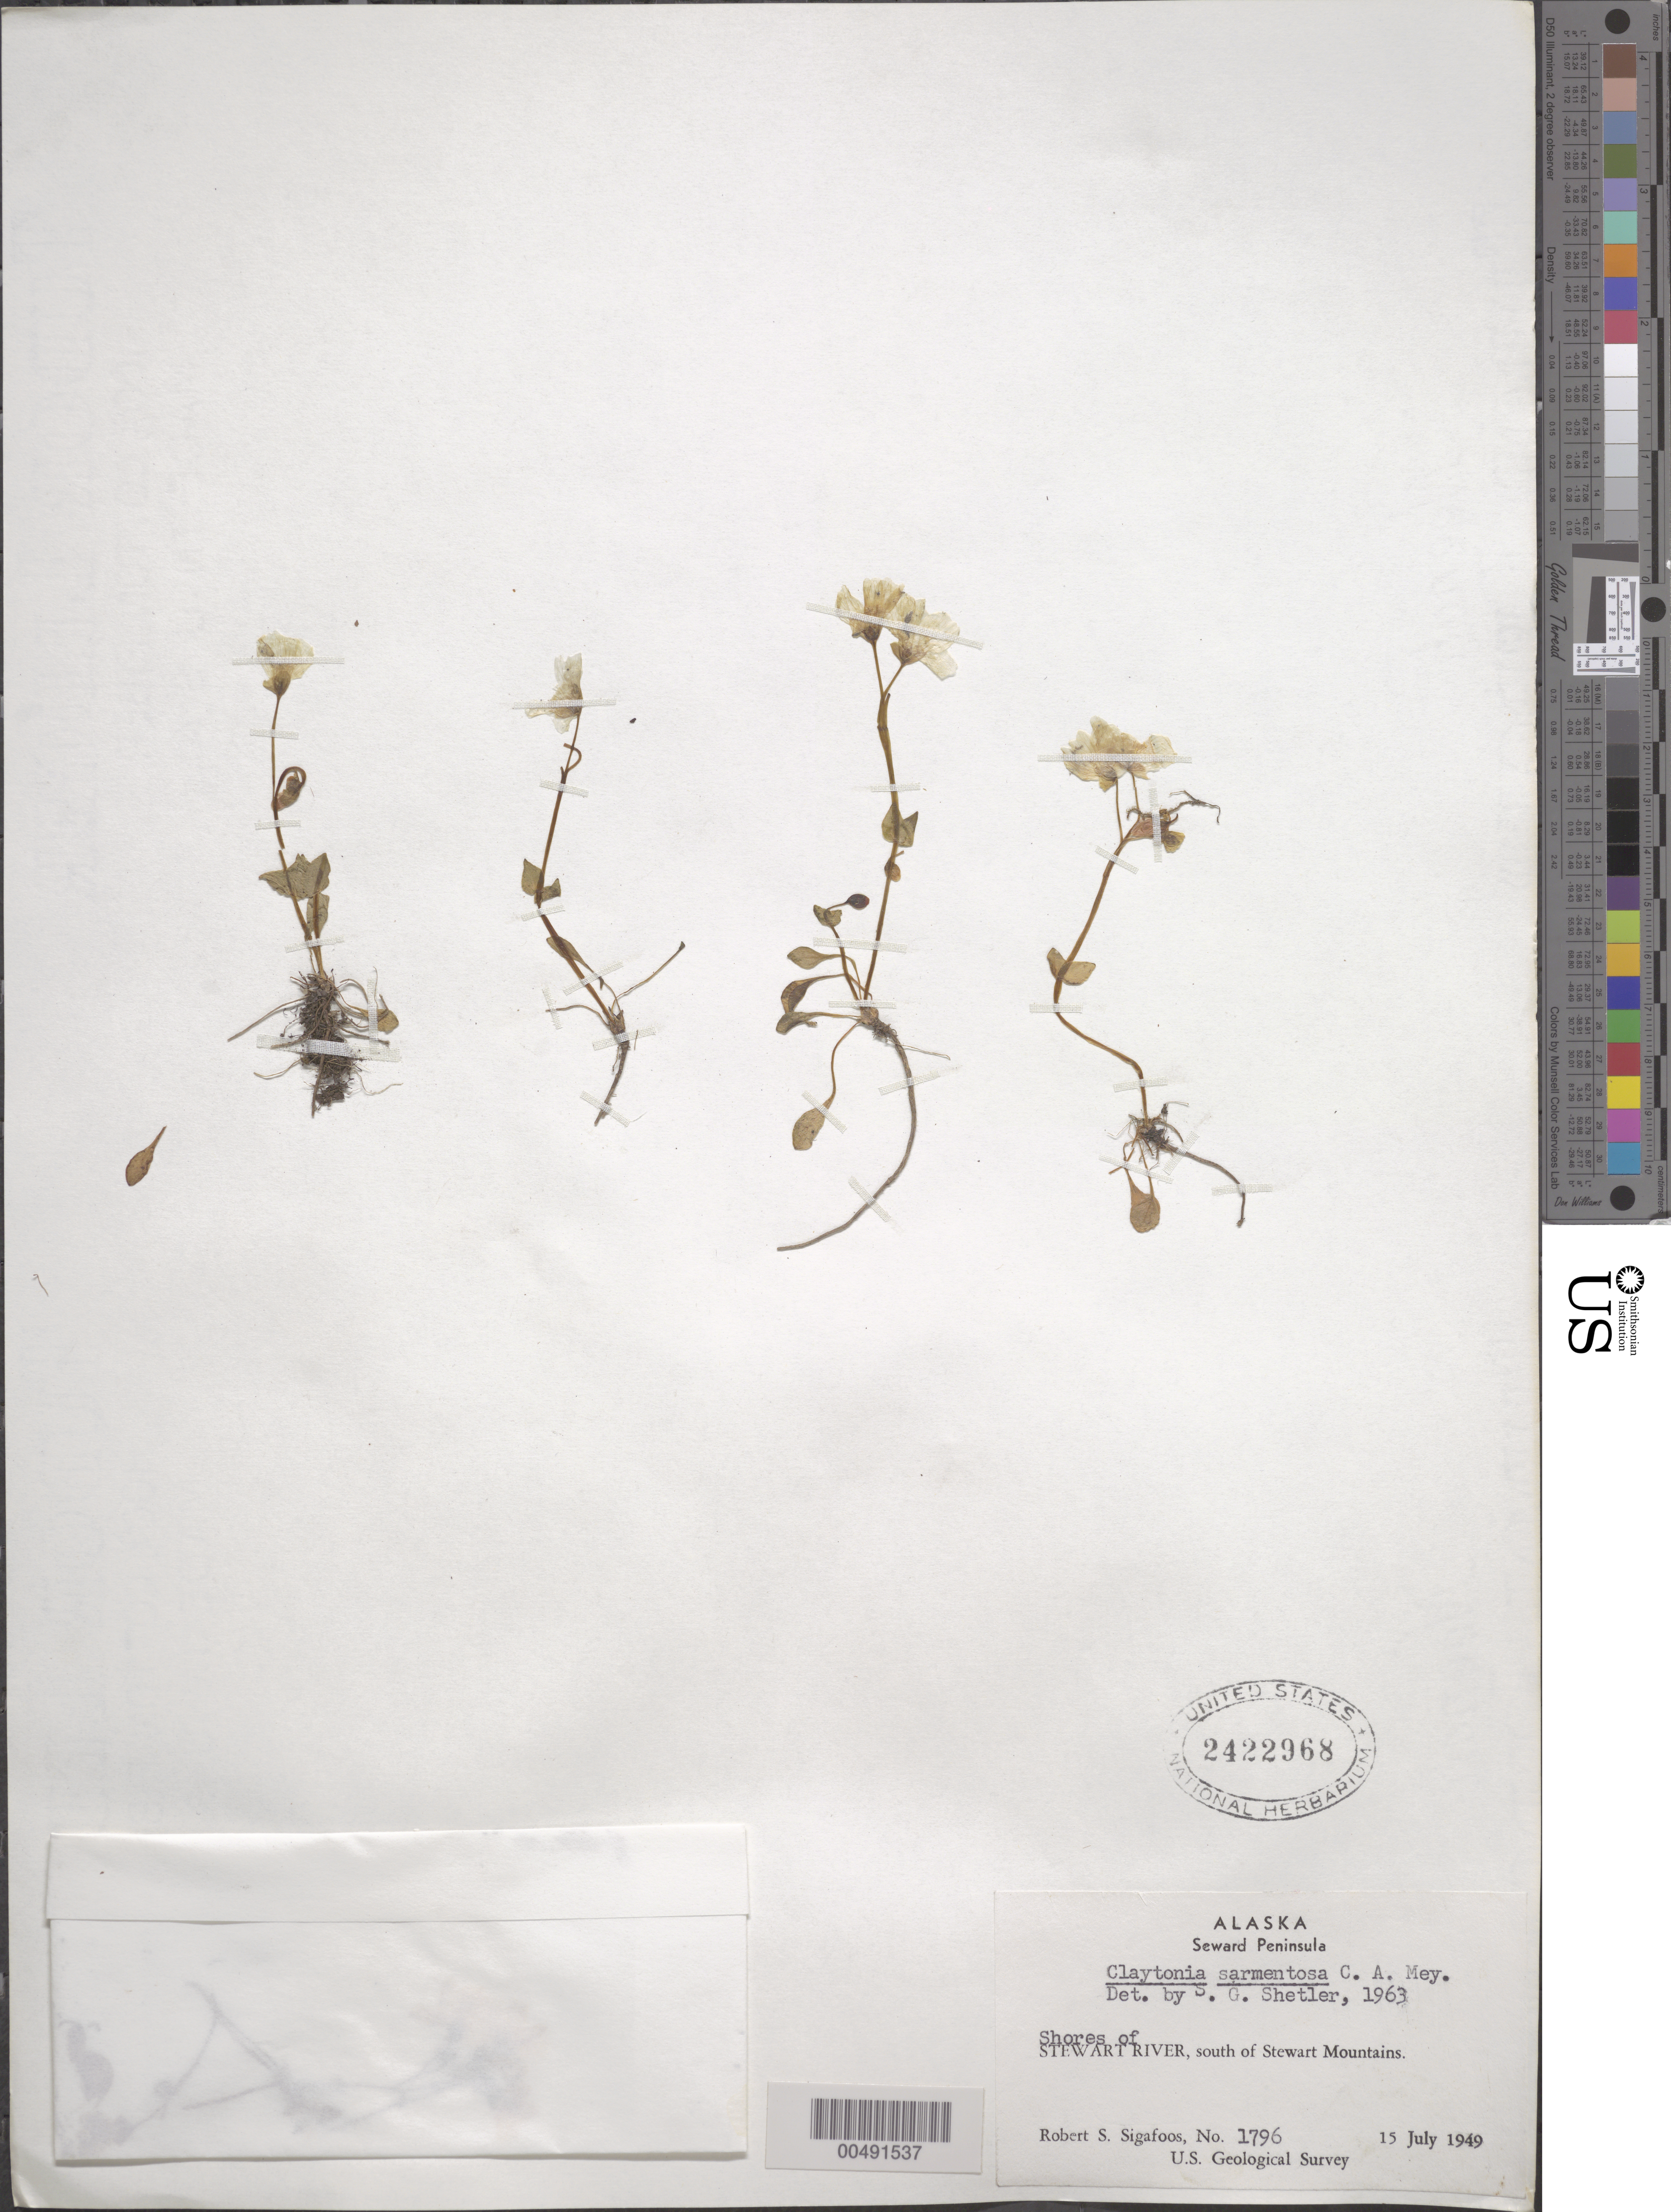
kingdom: Plantae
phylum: Tracheophyta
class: Magnoliopsida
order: Caryophyllales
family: Montiaceae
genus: Claytonia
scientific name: Claytonia sarmentosa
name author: C.A. Mey.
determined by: Shetler, Stanwyn G., (US), NMNH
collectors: R. Sigafoos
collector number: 1796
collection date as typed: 15 Jul 1949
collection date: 1949-07-15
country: United States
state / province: Alaska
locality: Seward Peninsula, shores of Stewart River, south of Stewart Mountains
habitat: on shore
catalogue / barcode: US 2422968